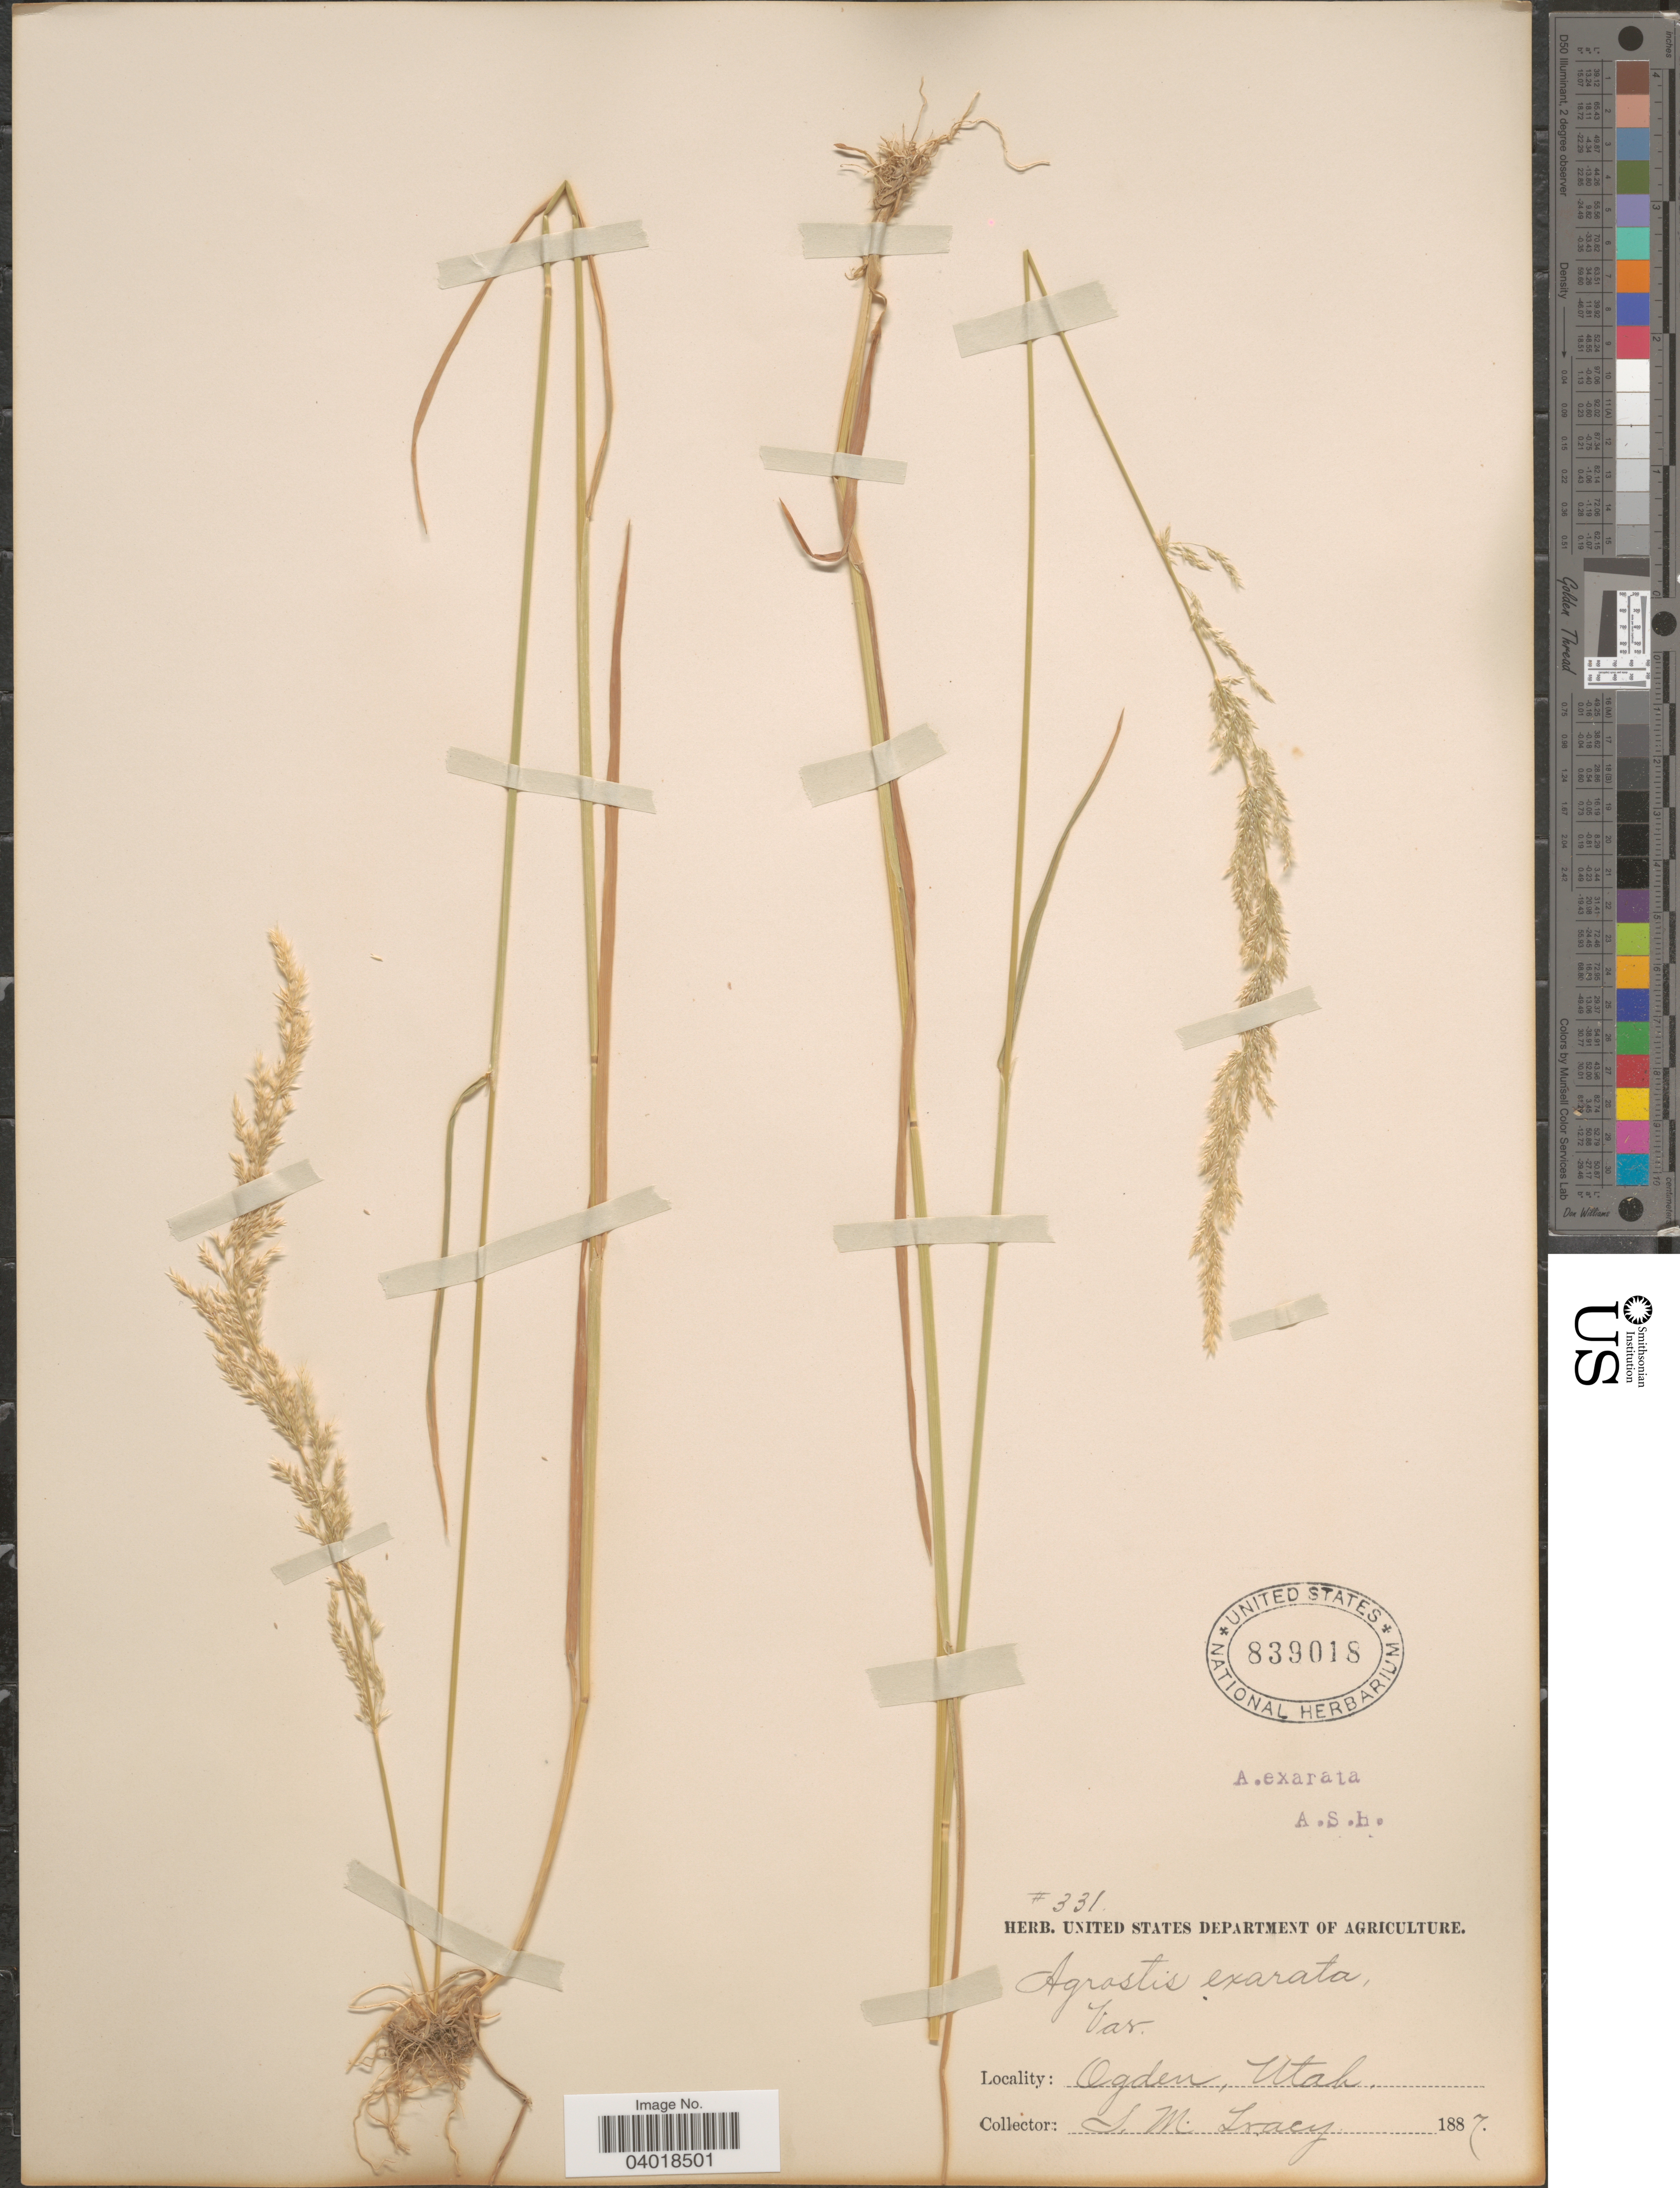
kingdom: Plantae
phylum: Tracheophyta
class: Liliopsida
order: Poales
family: Poaceae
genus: Agrostis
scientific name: Agrostis exarata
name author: Trin.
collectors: S. M. Tracy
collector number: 331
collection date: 1887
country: United States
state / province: Utah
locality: Ogden.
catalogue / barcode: US 839018